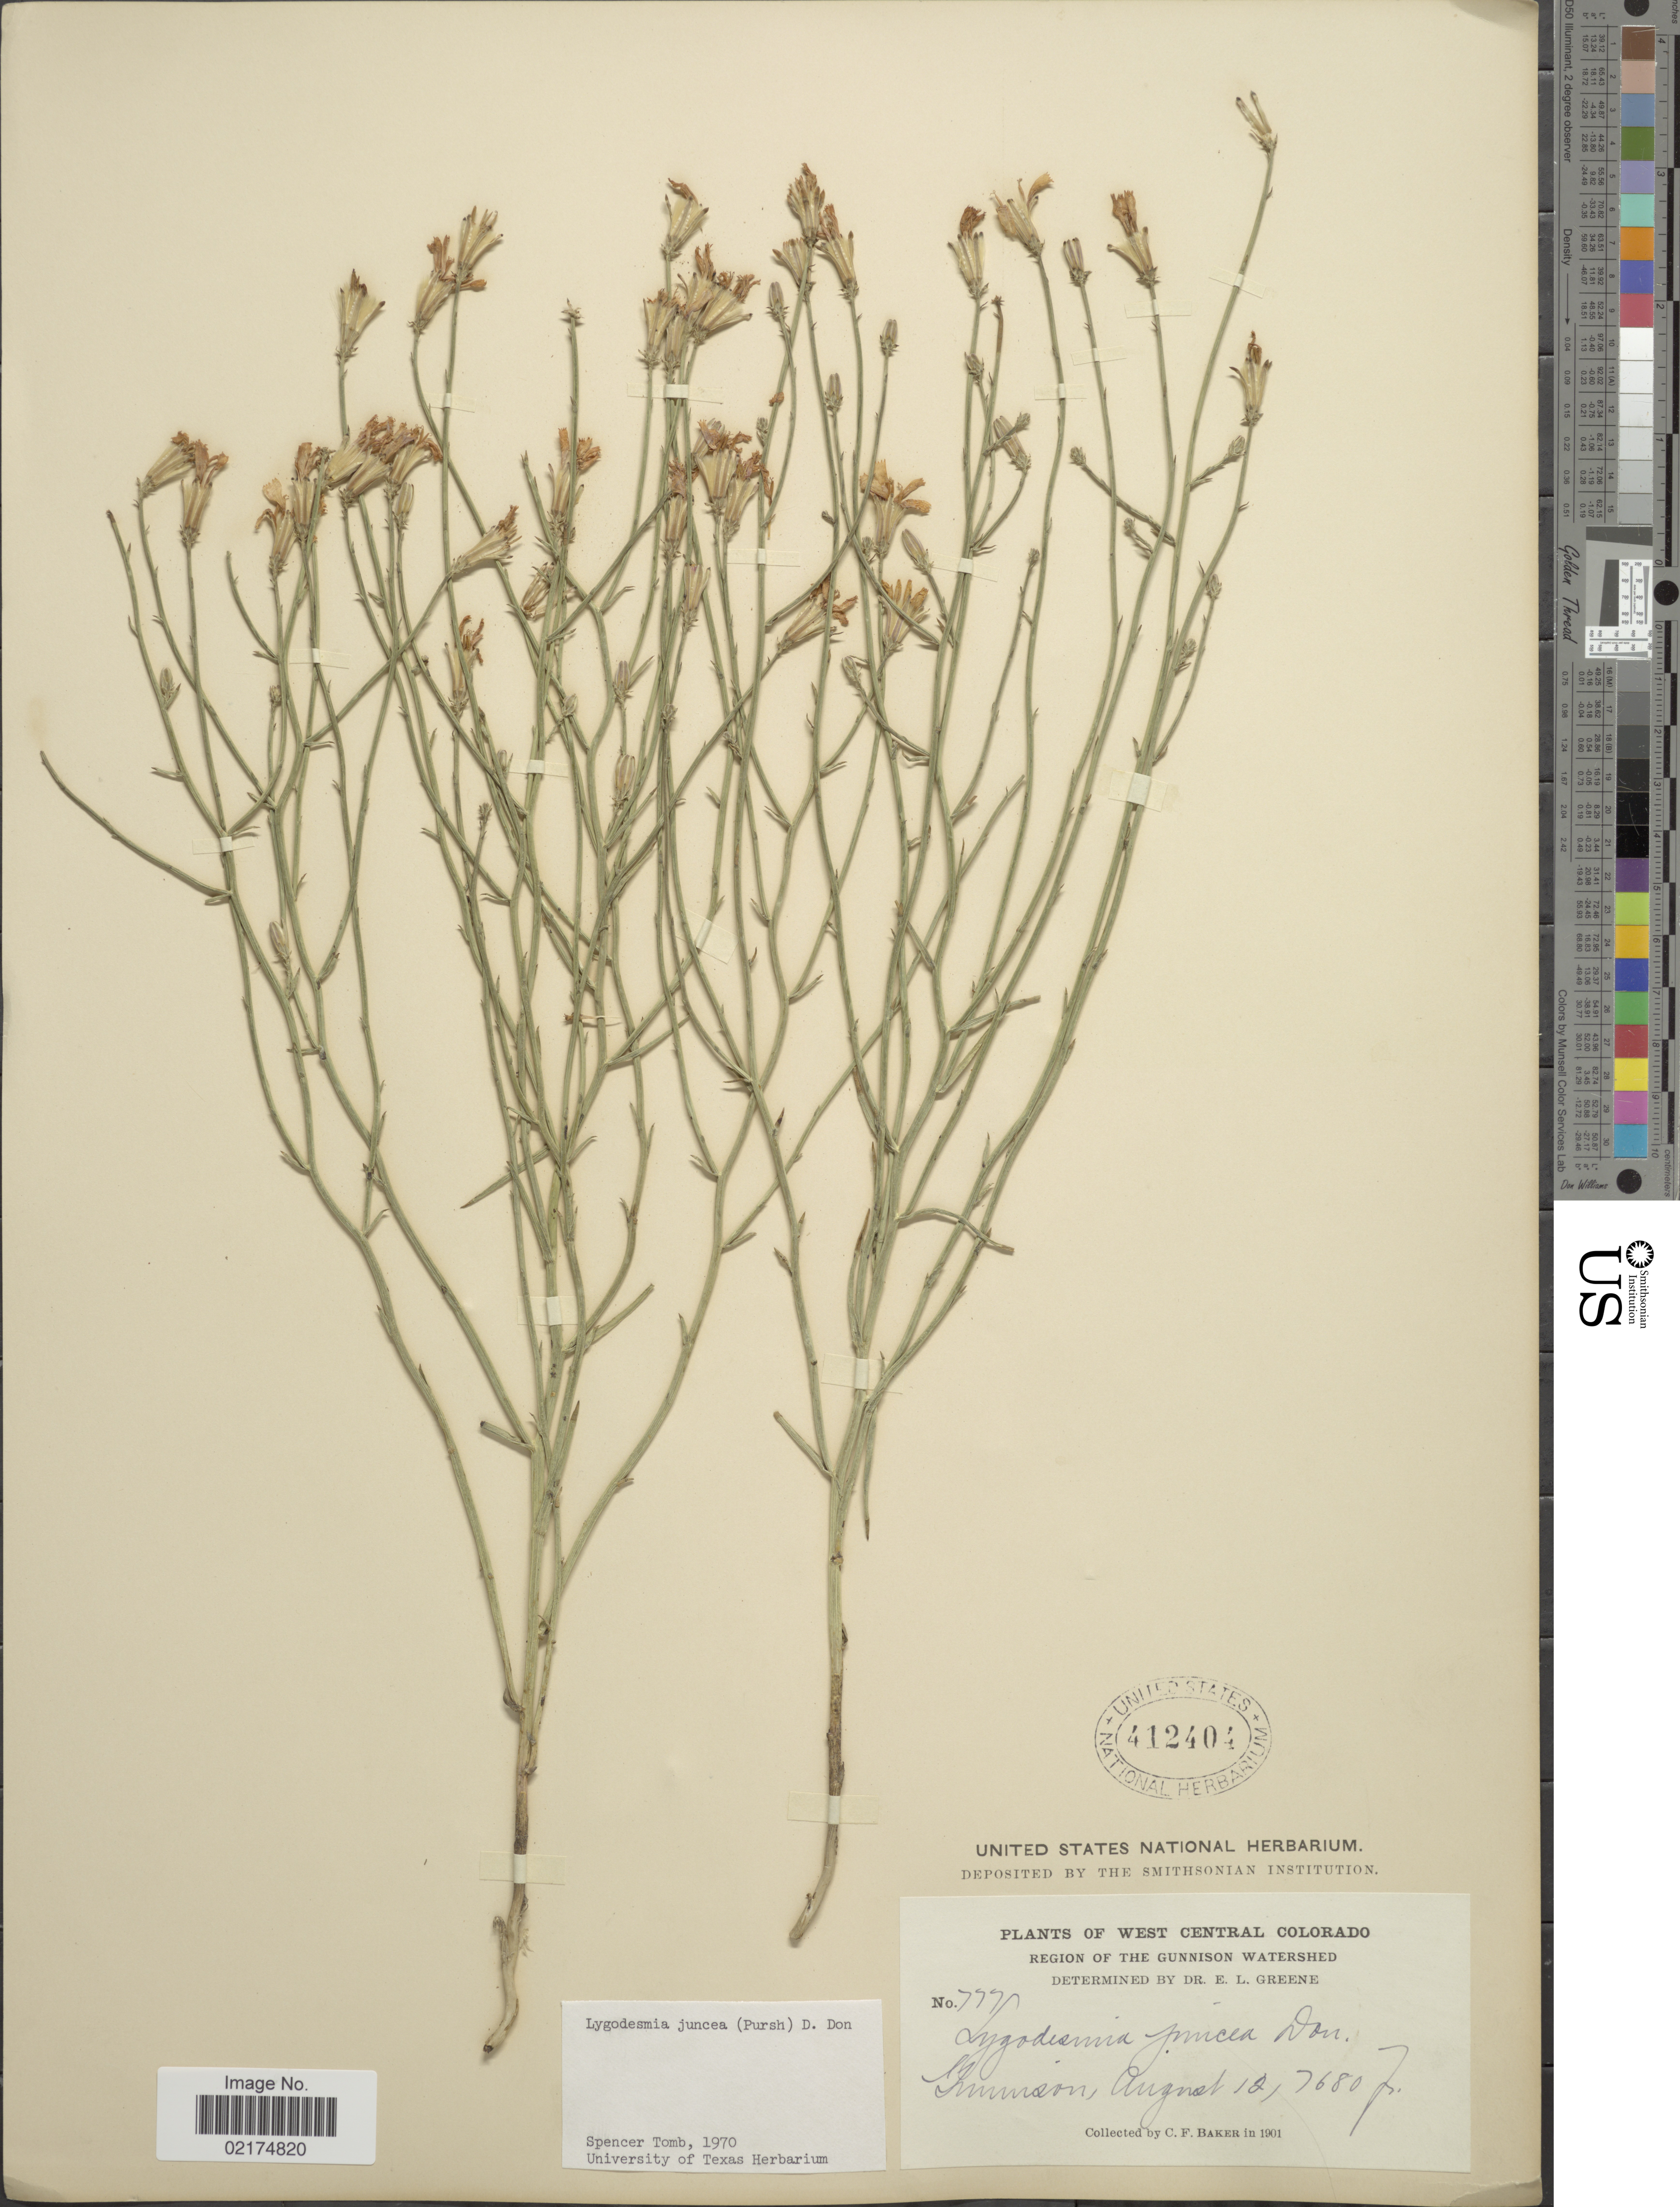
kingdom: Plantae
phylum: Tracheophyta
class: Magnoliopsida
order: Asterales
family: Asteraceae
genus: Lygodesmia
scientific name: Lygodesmia juncea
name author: D. Don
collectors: C. F. Baker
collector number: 777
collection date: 1901-08-12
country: United States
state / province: Colorado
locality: West Central Colorado, Region of the Gunnison Watershed, Gunnison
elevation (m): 2341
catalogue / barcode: US 412404